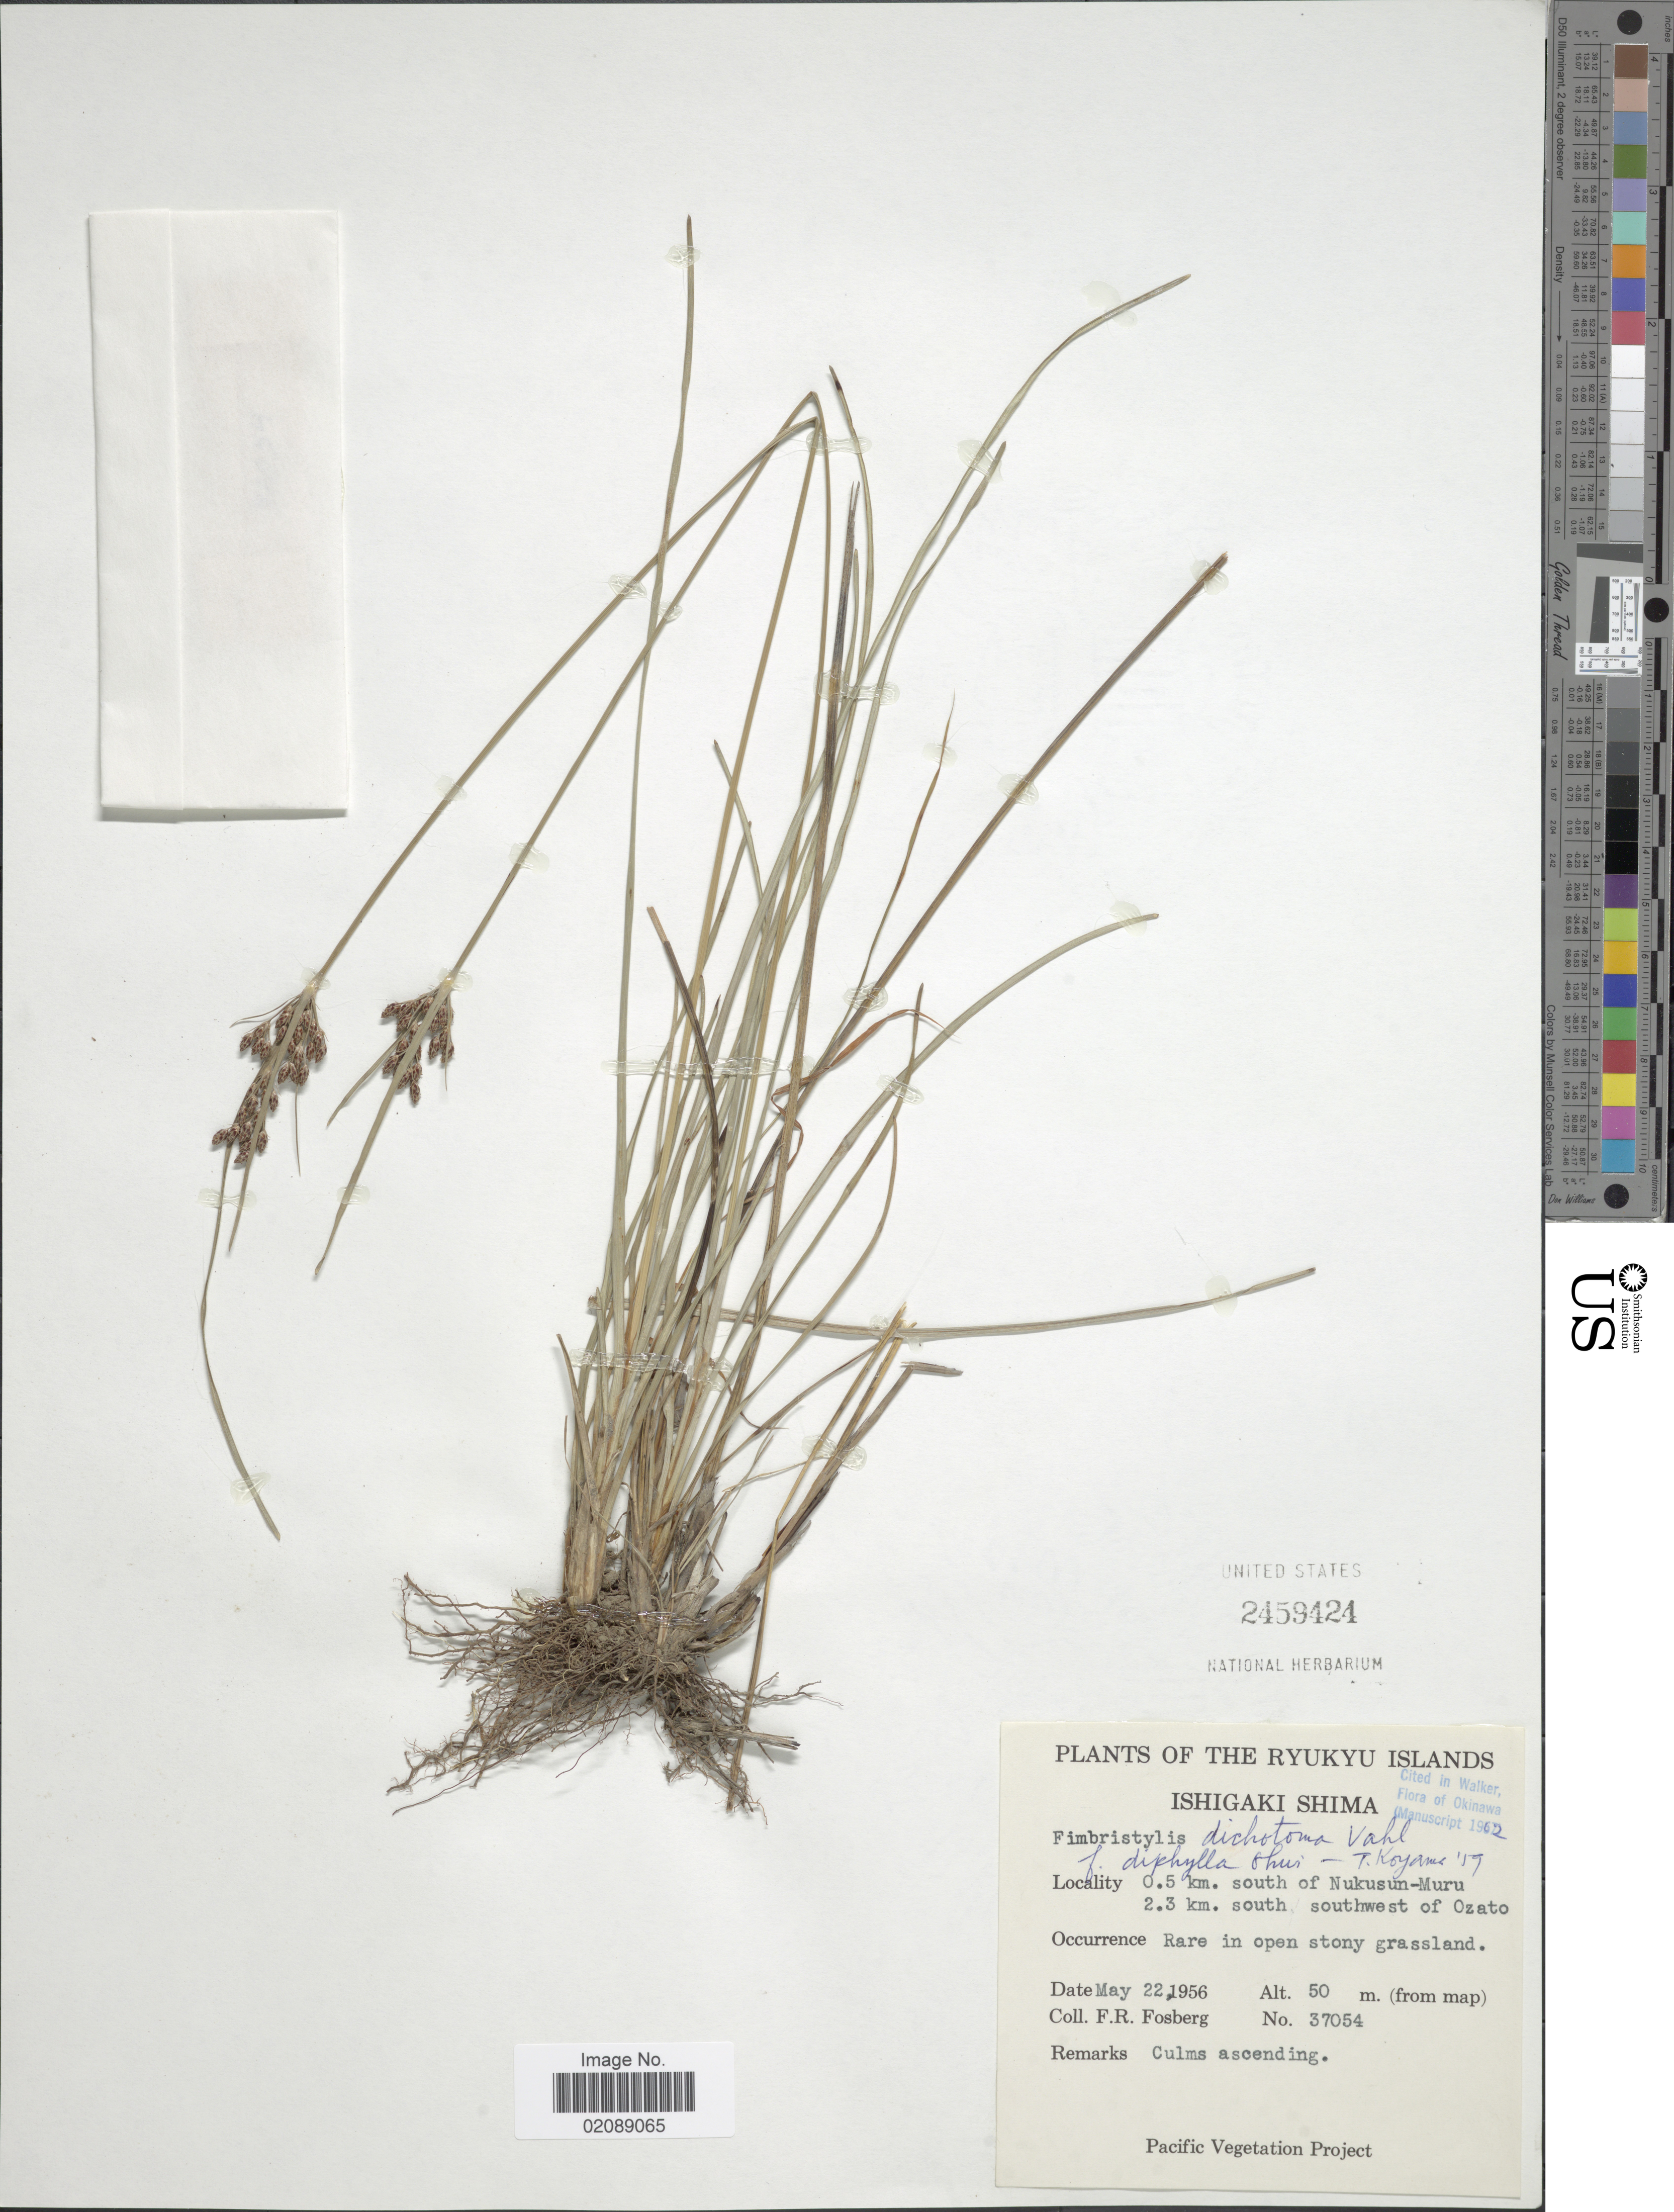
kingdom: Plantae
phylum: Tracheophyta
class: Liliopsida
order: Poales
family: Cyperaceae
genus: Fimbristylis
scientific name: Fimbristylis dichotoma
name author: (L.) Vahl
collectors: F. R. Fosberg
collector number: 37054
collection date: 1956-05-22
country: Japan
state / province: Okinawa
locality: The Ryukyu Islands, Ishigaki Shima, 0.5 km south of Nukusun-Muru 2.3 km south southwest of Ozato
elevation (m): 50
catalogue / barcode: US 2459424